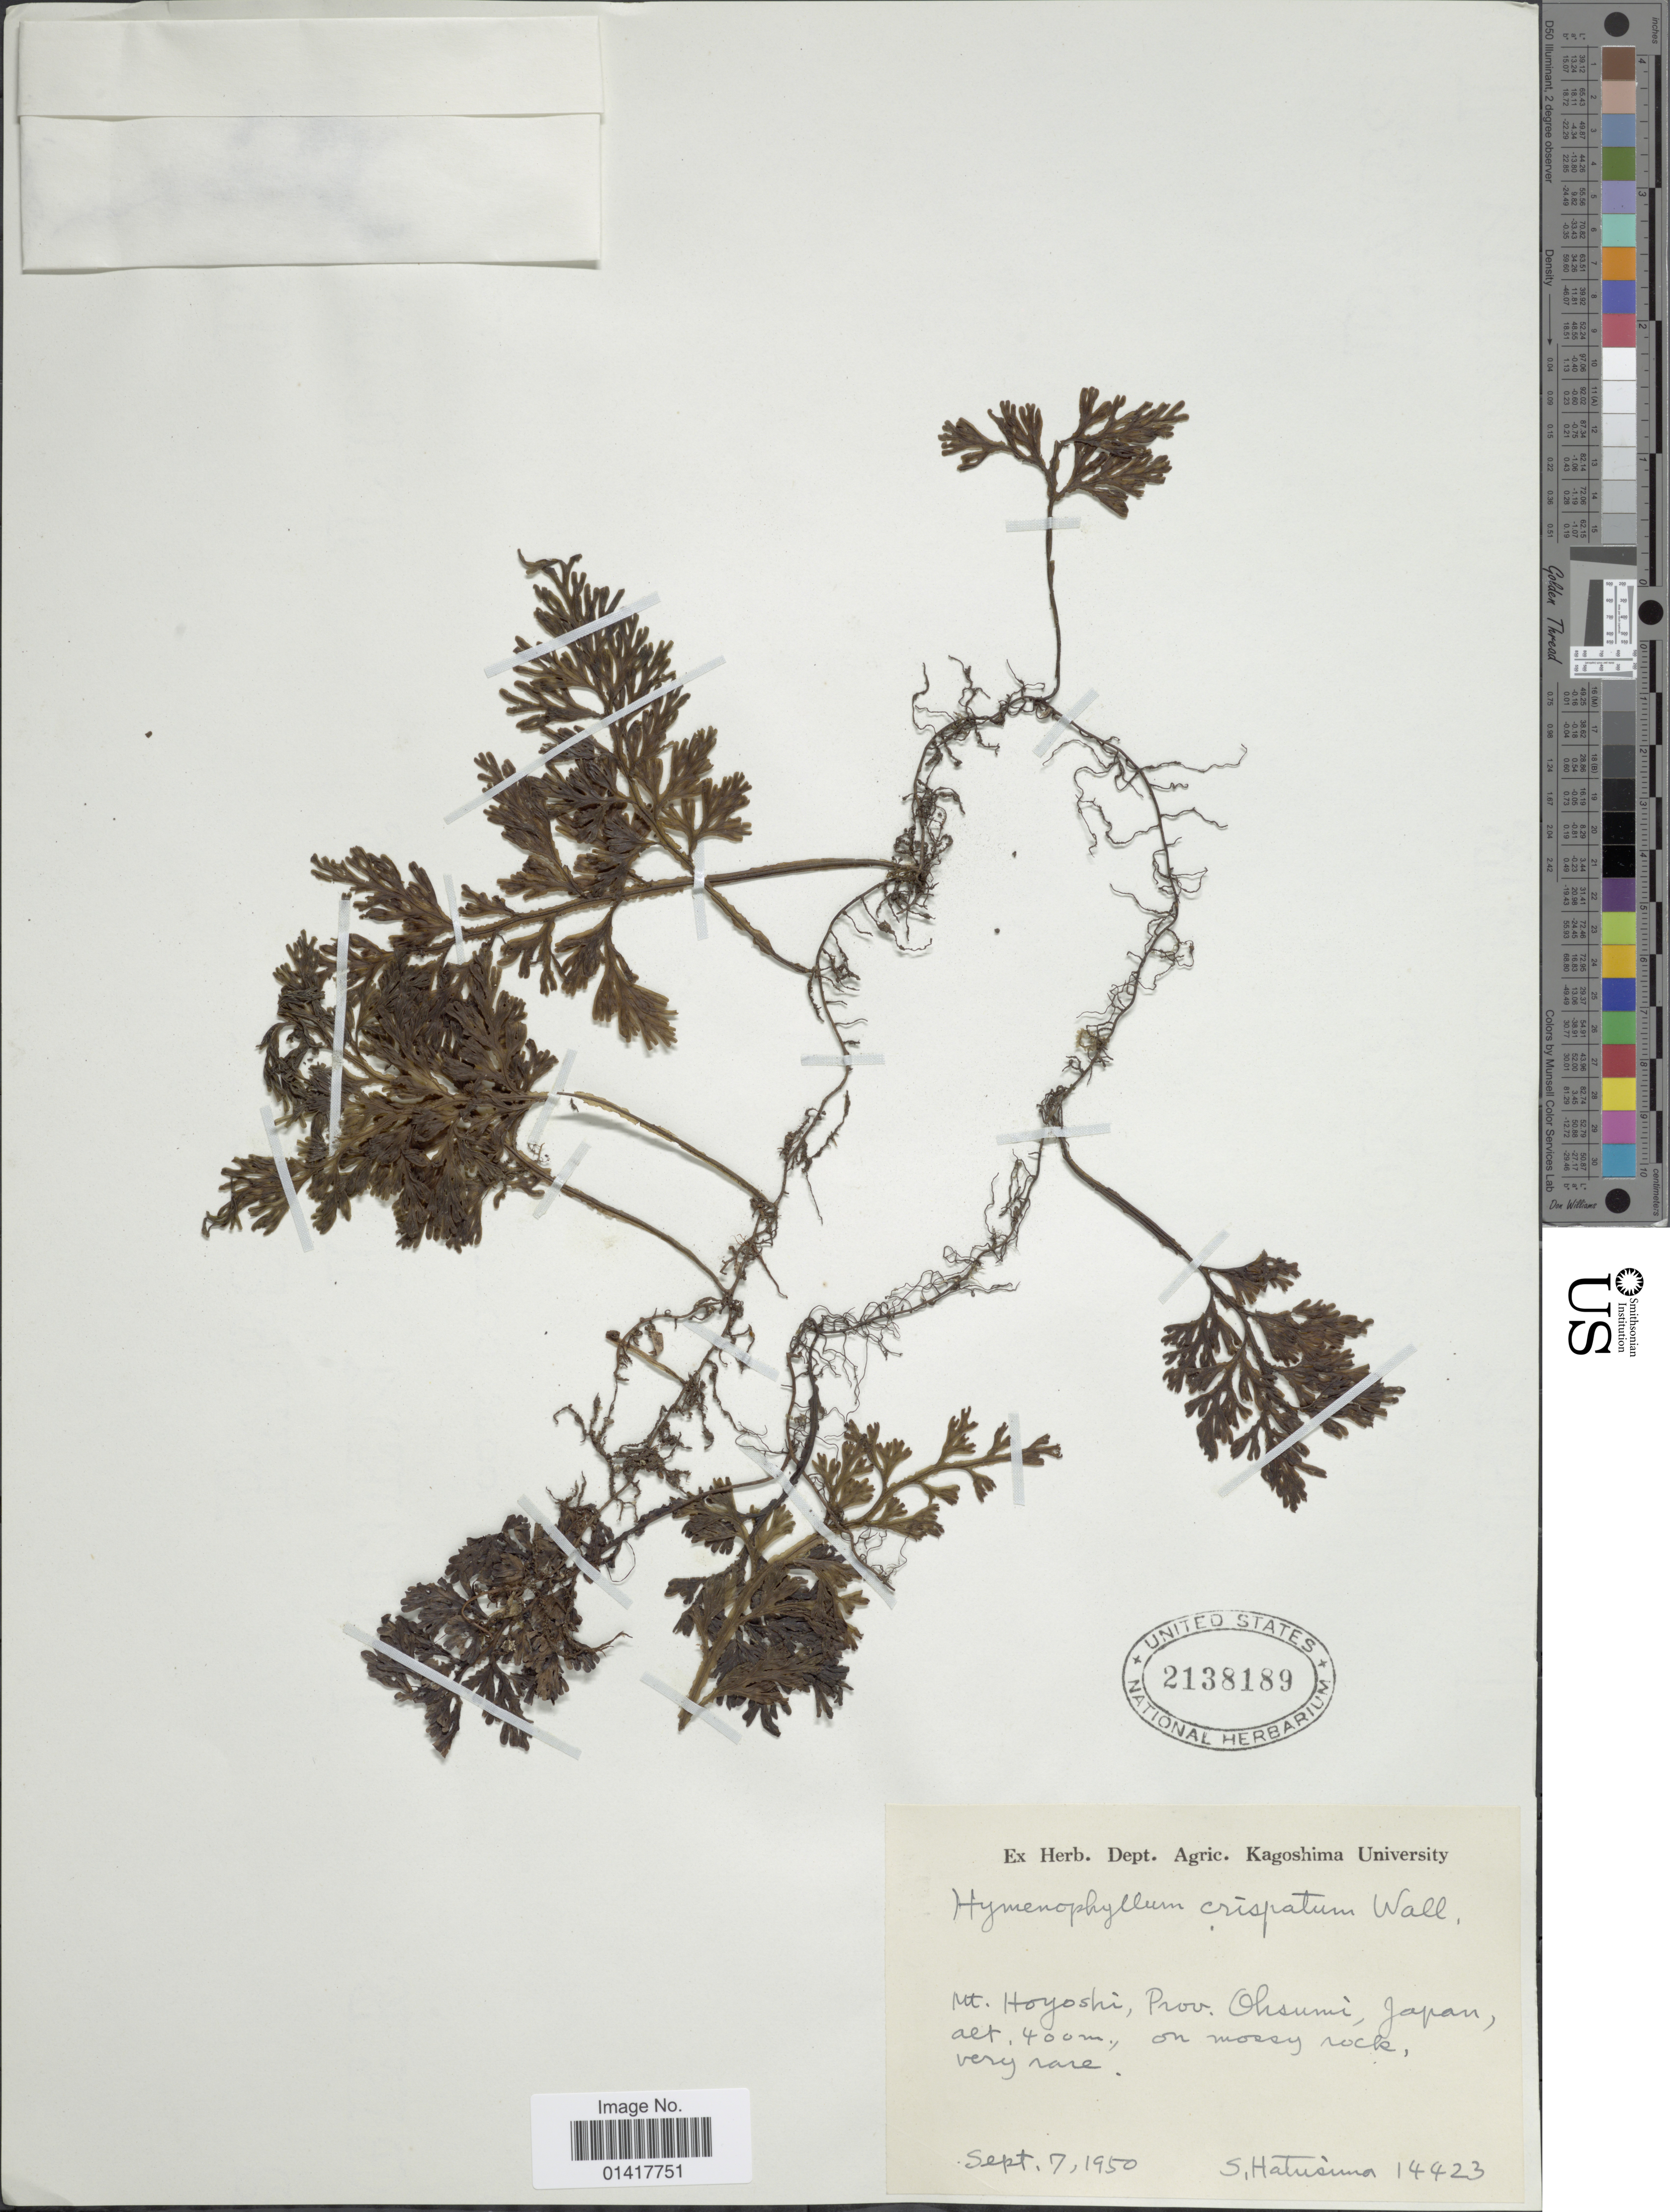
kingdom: Plantae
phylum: Tracheophyta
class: Polypodiopsida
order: Hymenophyllales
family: Hymenophyllaceae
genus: Hymenophyllum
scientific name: Hymenophyllum crispatum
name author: Wall. ex Hook. & Grev.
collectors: S. Hatusima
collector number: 14423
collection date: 1950-09-07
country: Japan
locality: Mt. Hoyoshi, Prov. Ohsumi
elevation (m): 400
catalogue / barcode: US 2138189